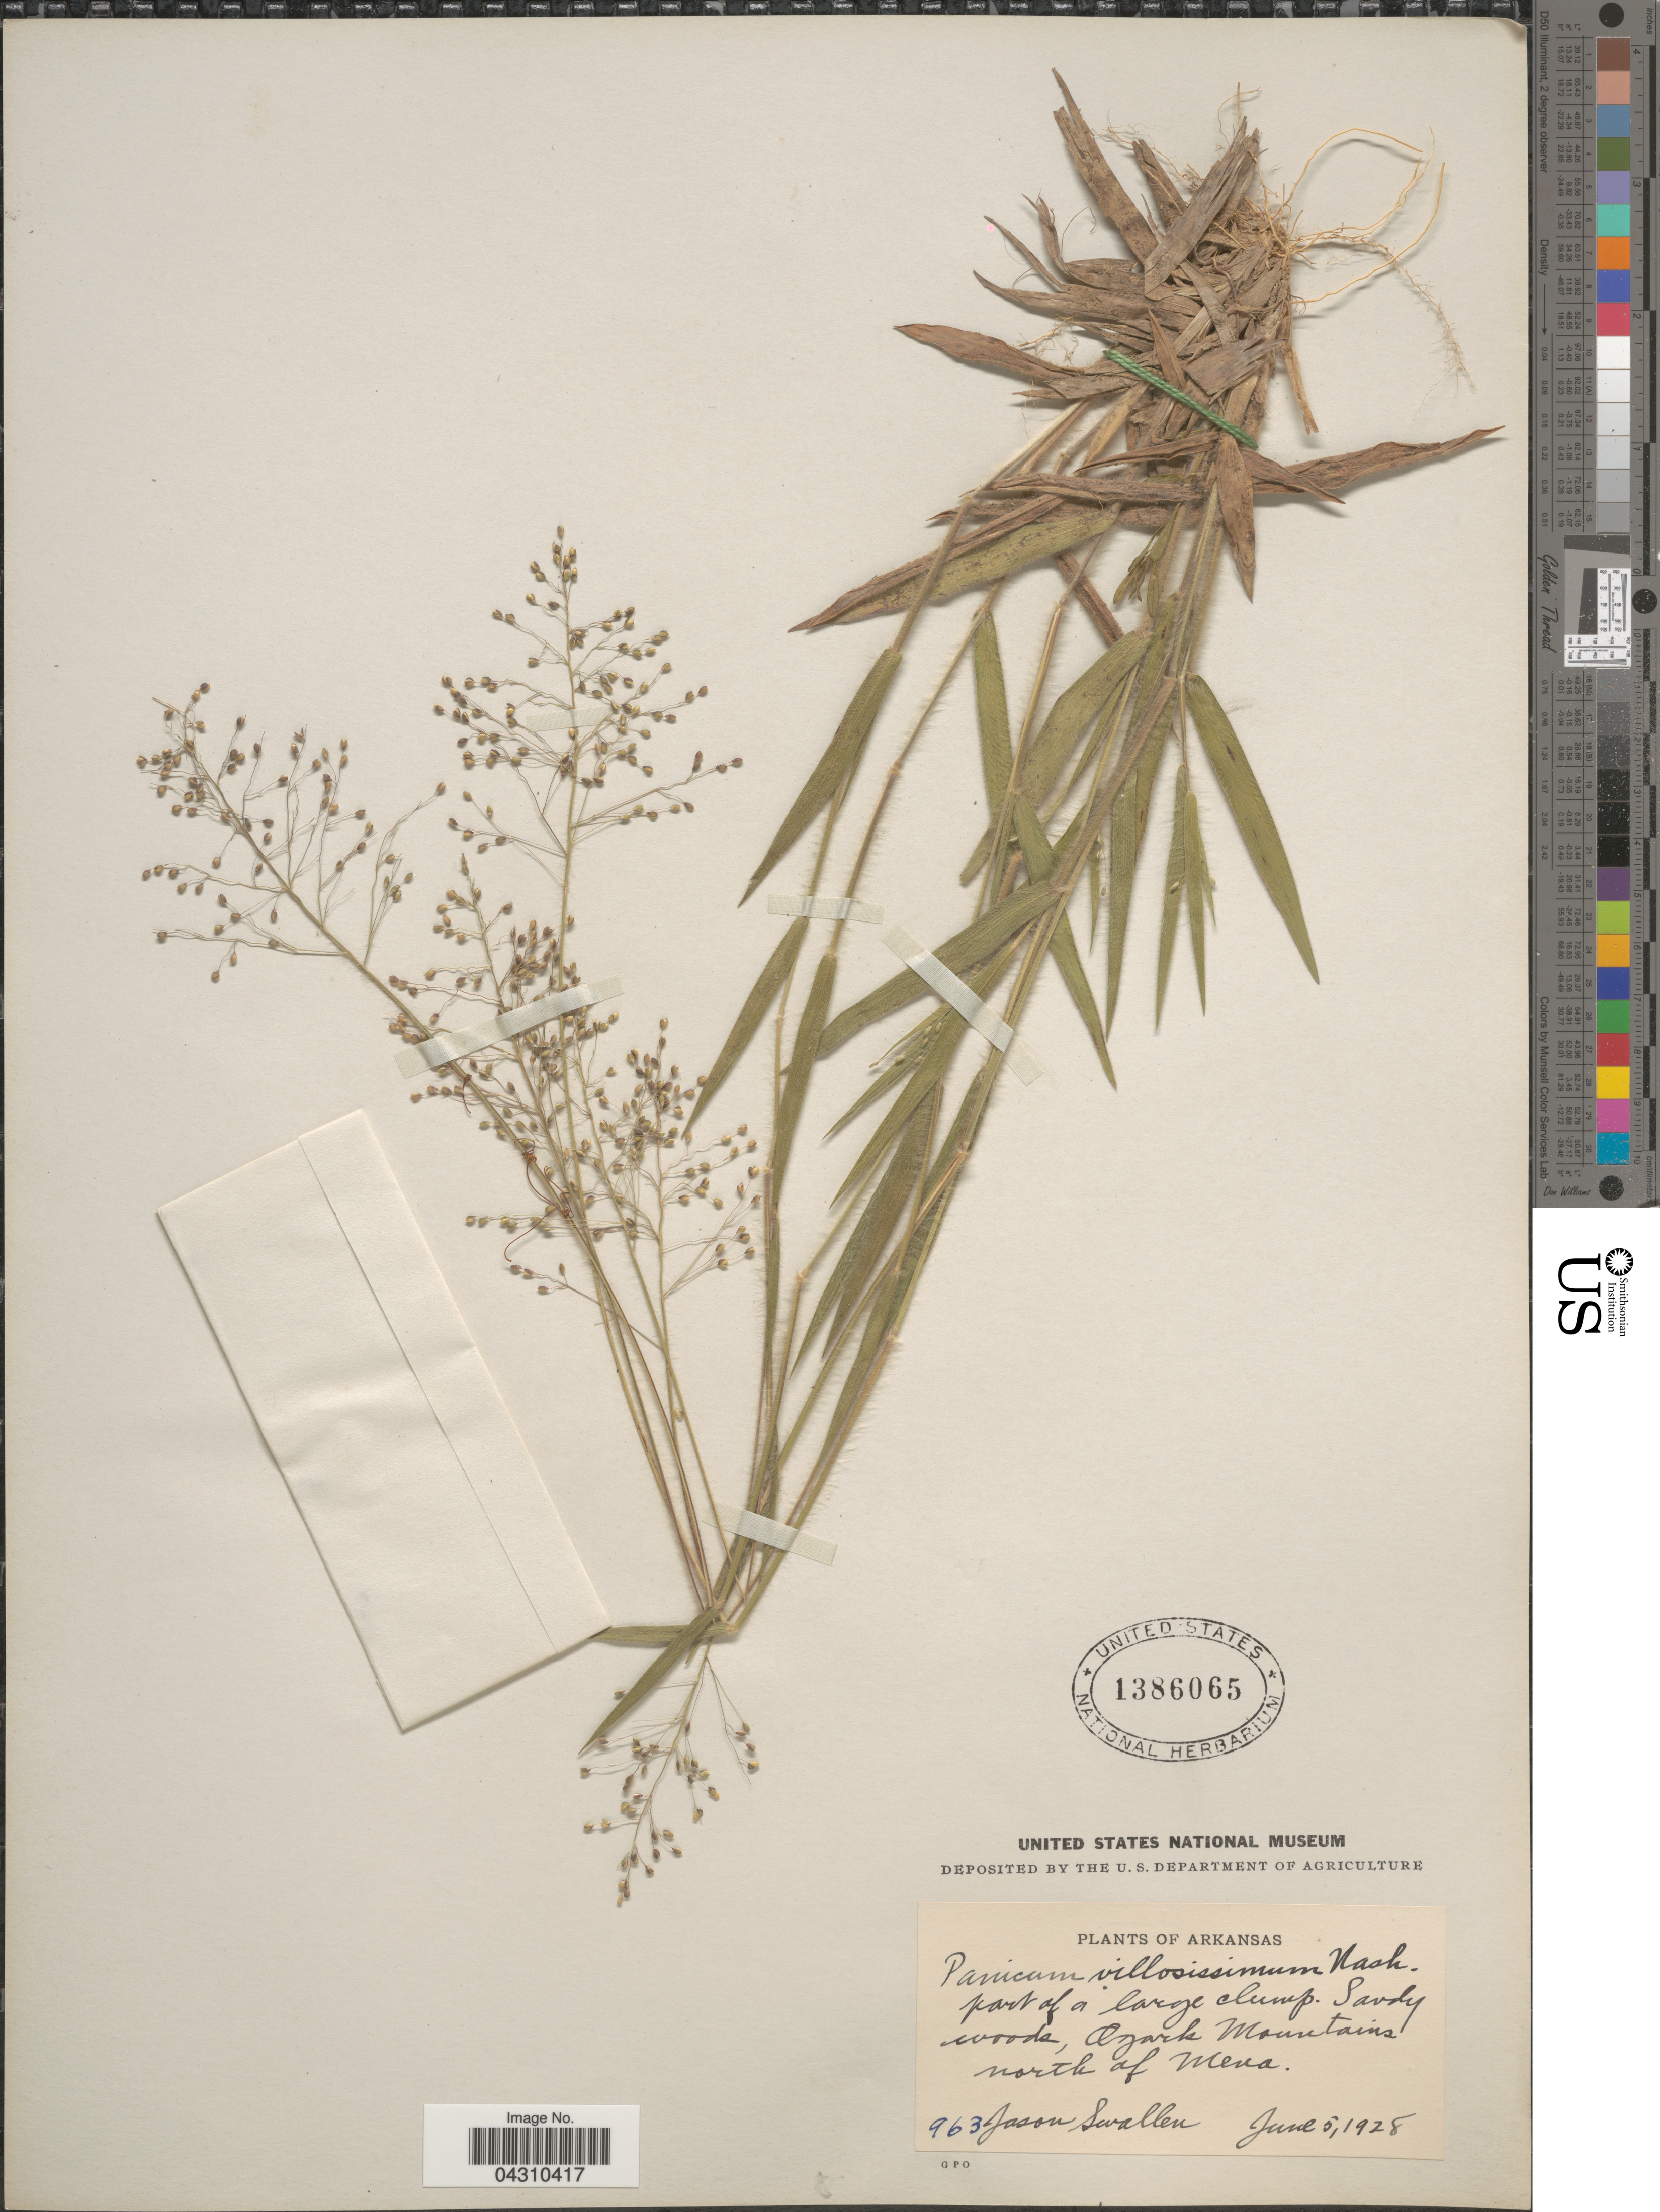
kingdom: Plantae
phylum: Tracheophyta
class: Liliopsida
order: Poales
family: Poaceae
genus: Dichanthelium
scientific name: Dichanthelium acuminatum var. acuminatum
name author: (Sw.) Gould & C.A. Clark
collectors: J. R. Swallen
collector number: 963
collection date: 1928-06-05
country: United States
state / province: Arkansas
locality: Ozark Mountains north of Mena.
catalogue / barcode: US 1386065